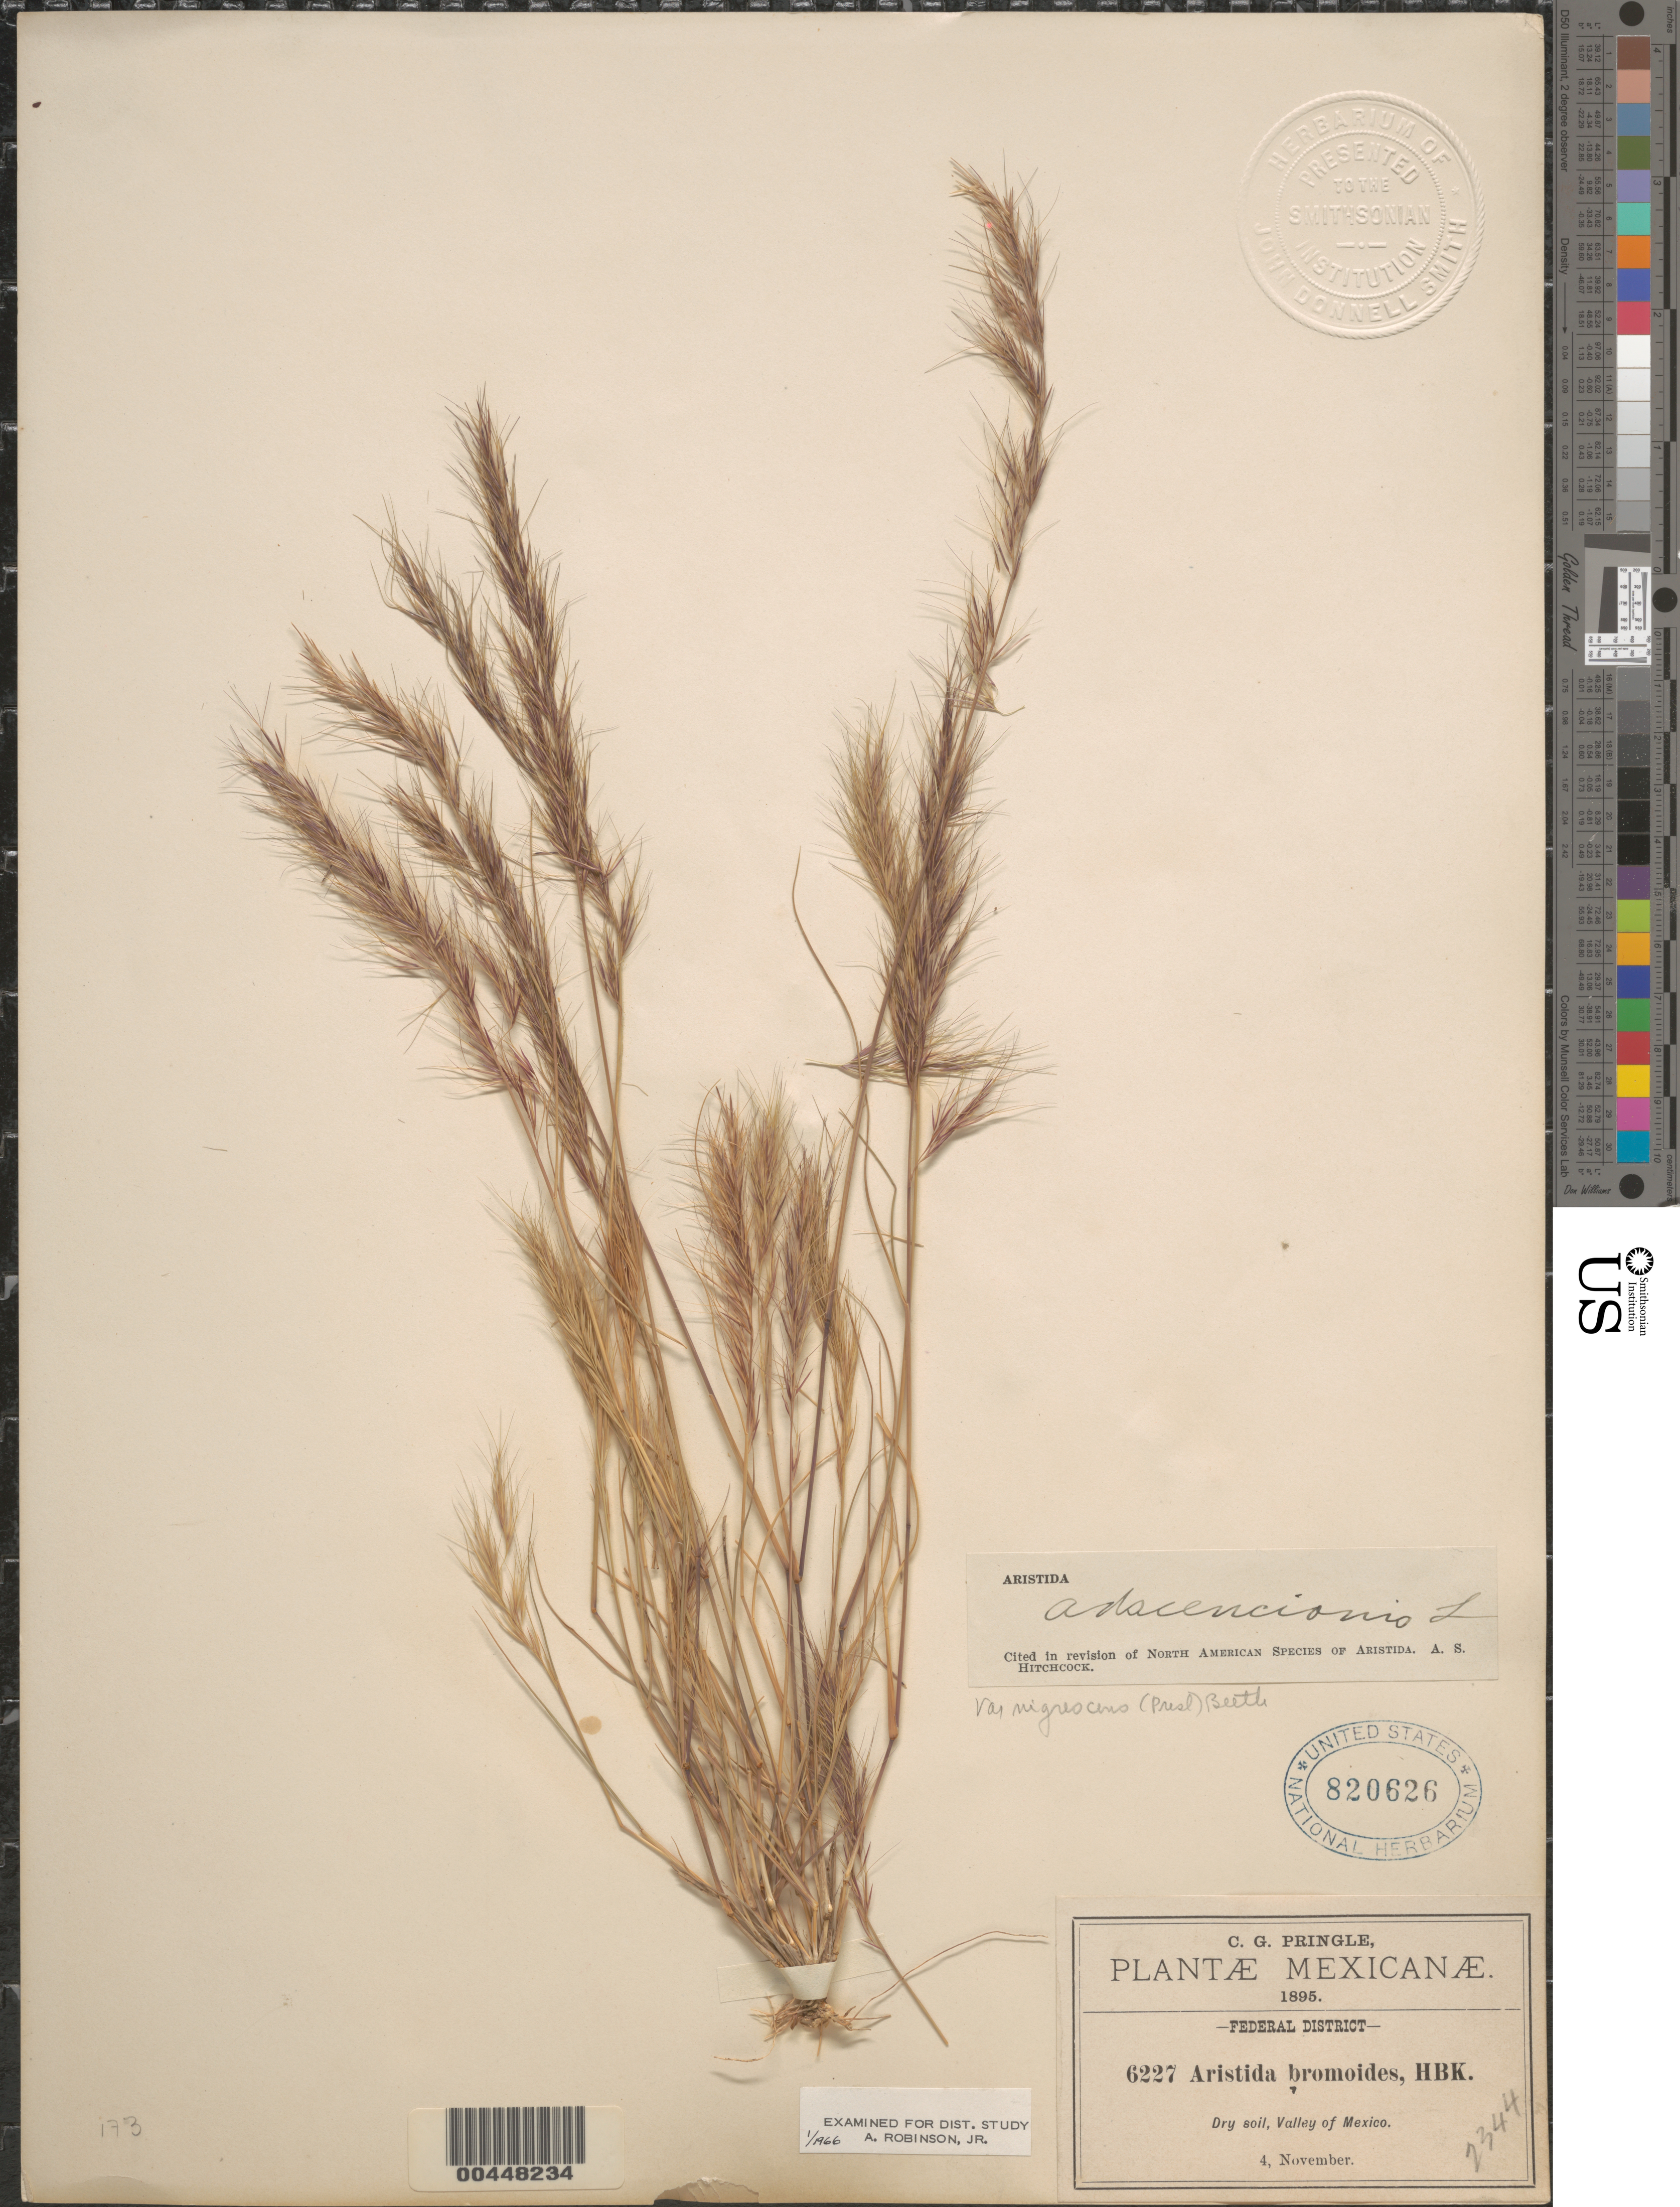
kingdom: Plantae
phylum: Tracheophyta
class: Liliopsida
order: Poales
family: Poaceae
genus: Aristida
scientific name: Aristida adscensionis var. nigrescens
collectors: C. G. Pringle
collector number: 6227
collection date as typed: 4 Nov 1895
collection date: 1895-11-04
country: Mexico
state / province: Distrito Federal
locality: Valley of Mexico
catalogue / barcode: US 820626